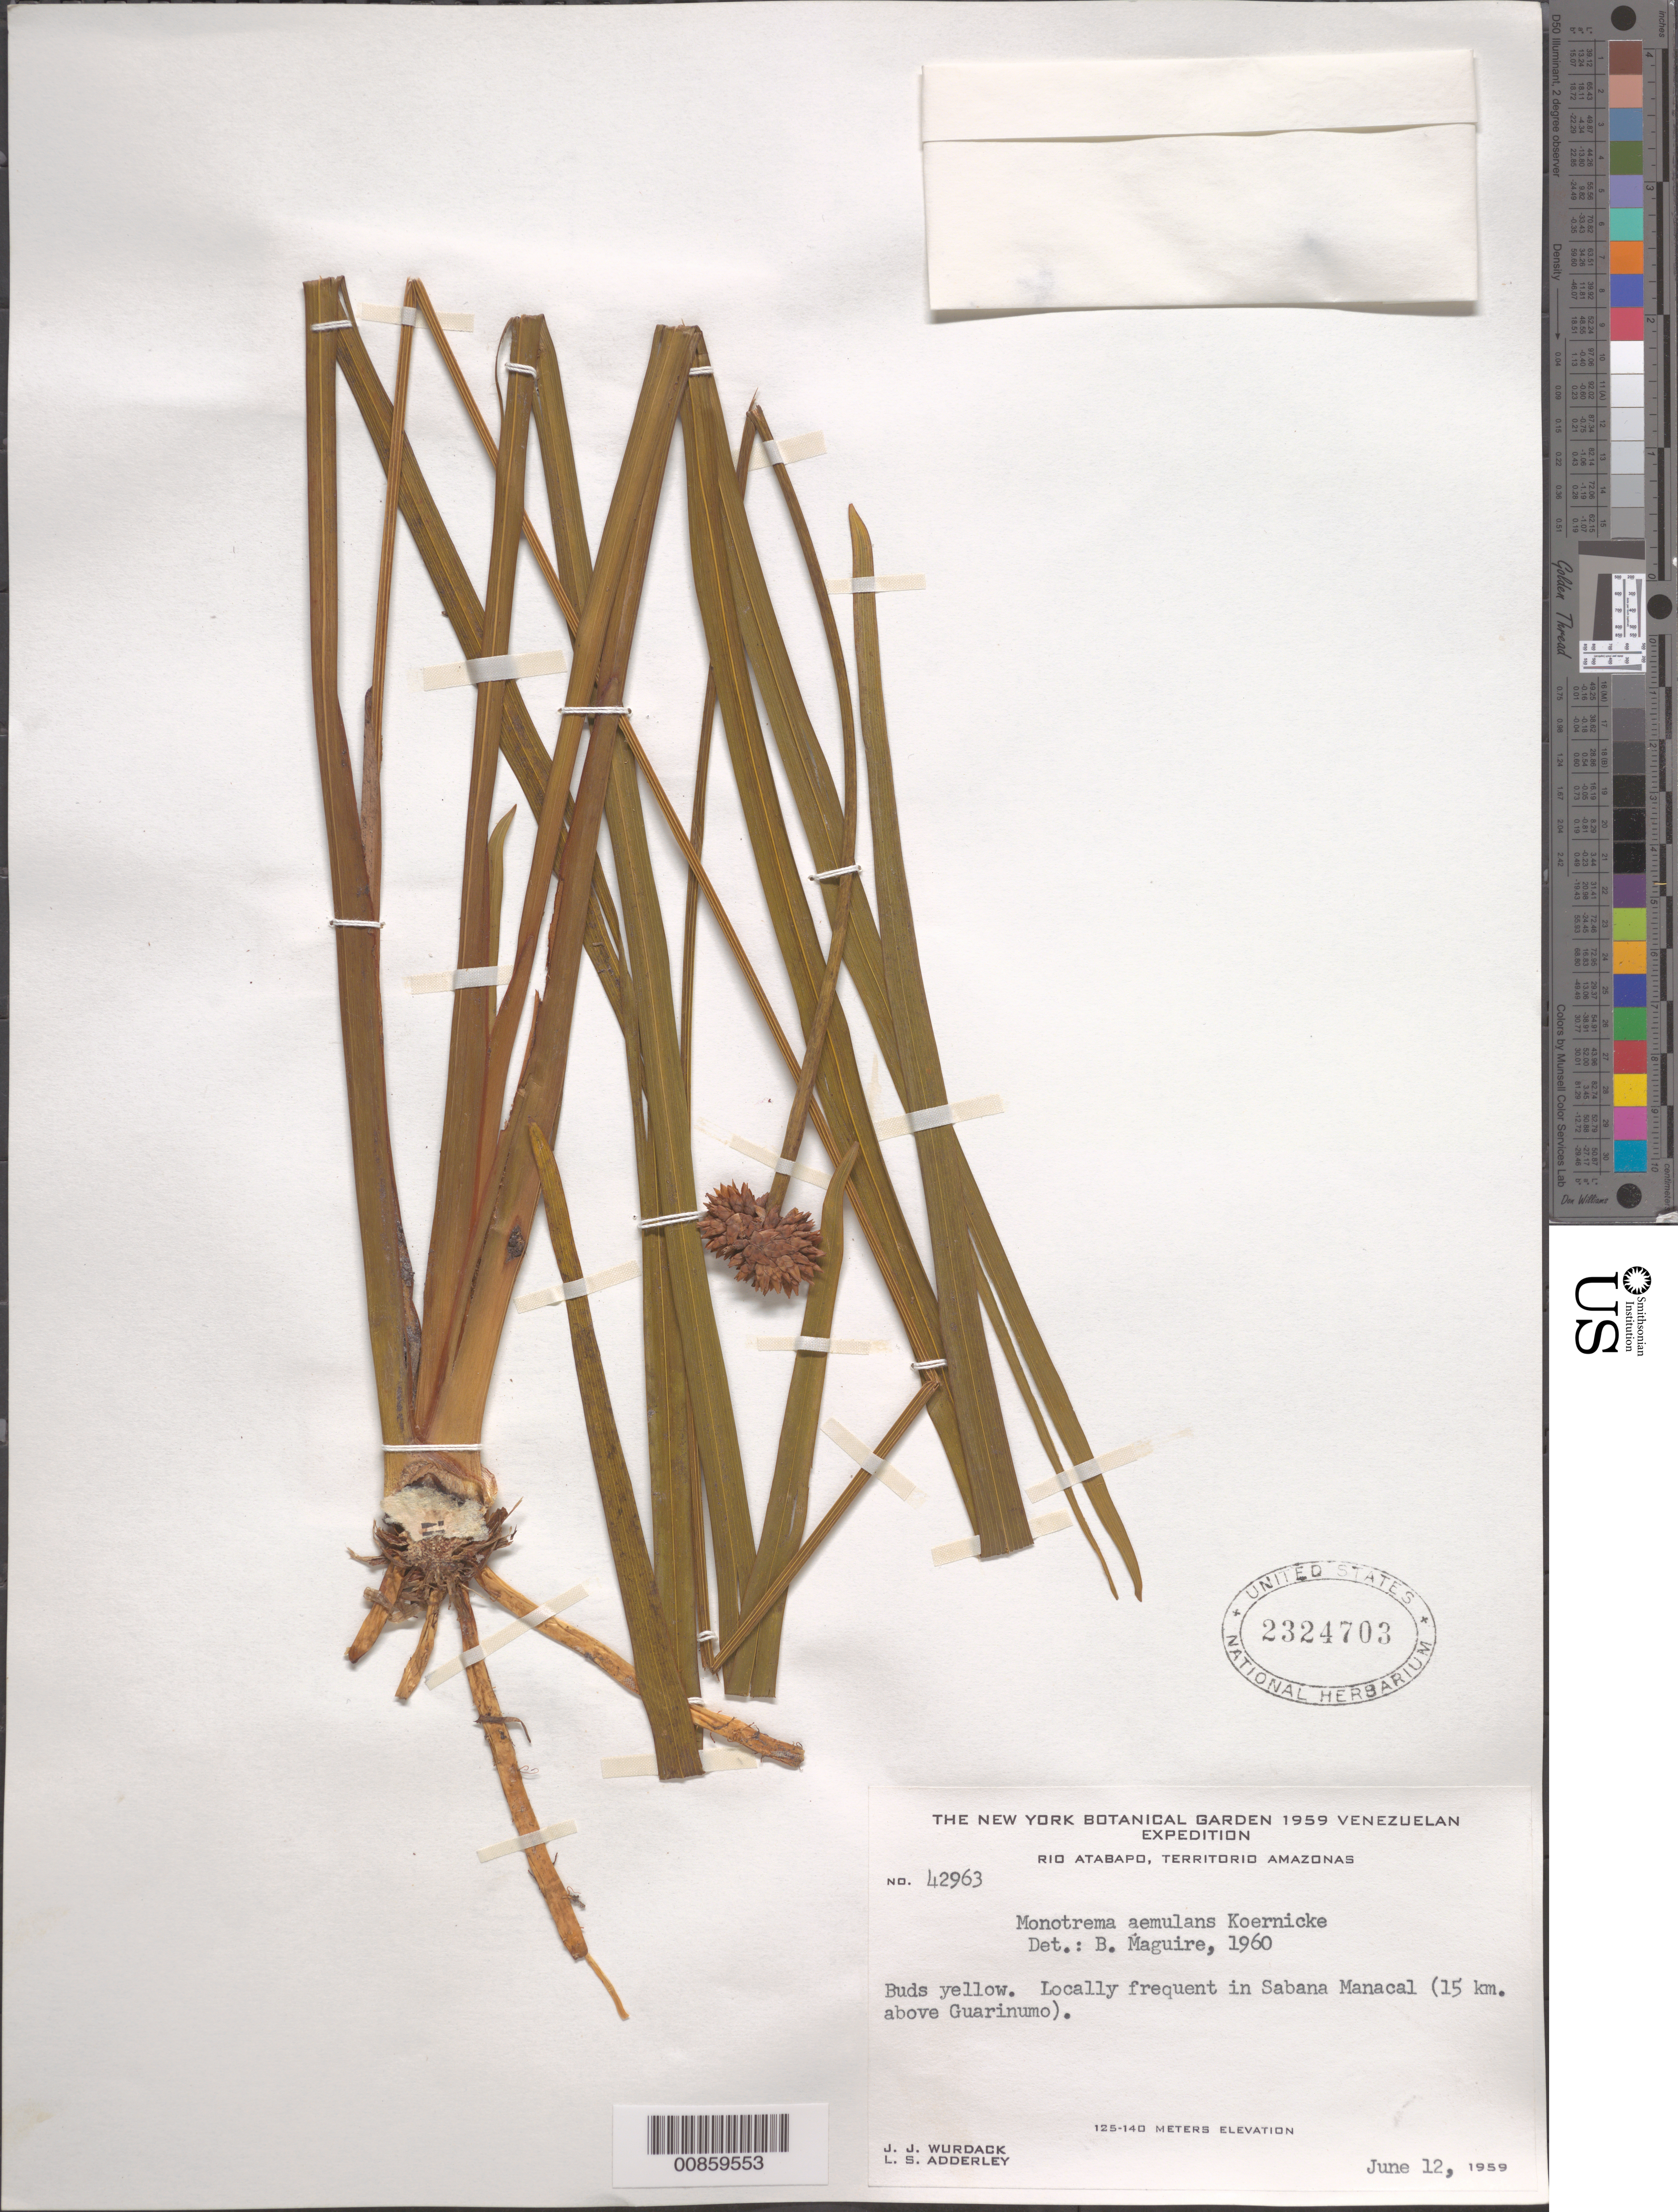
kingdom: Plantae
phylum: Tracheophyta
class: Liliopsida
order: Poales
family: Rapateaceae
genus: Monotrema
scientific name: Monotrema aemulans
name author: Körn.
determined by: Maguire, Bassett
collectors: J. J. Wurdack & L. S. Adderley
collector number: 42963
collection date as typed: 12-Jun-59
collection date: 1959-06-12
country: Venezuela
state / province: Amazonas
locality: Savanna Manacal, Río Atabapo, 15 km above Guarinumo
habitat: Sabana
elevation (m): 125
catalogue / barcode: US 2324703